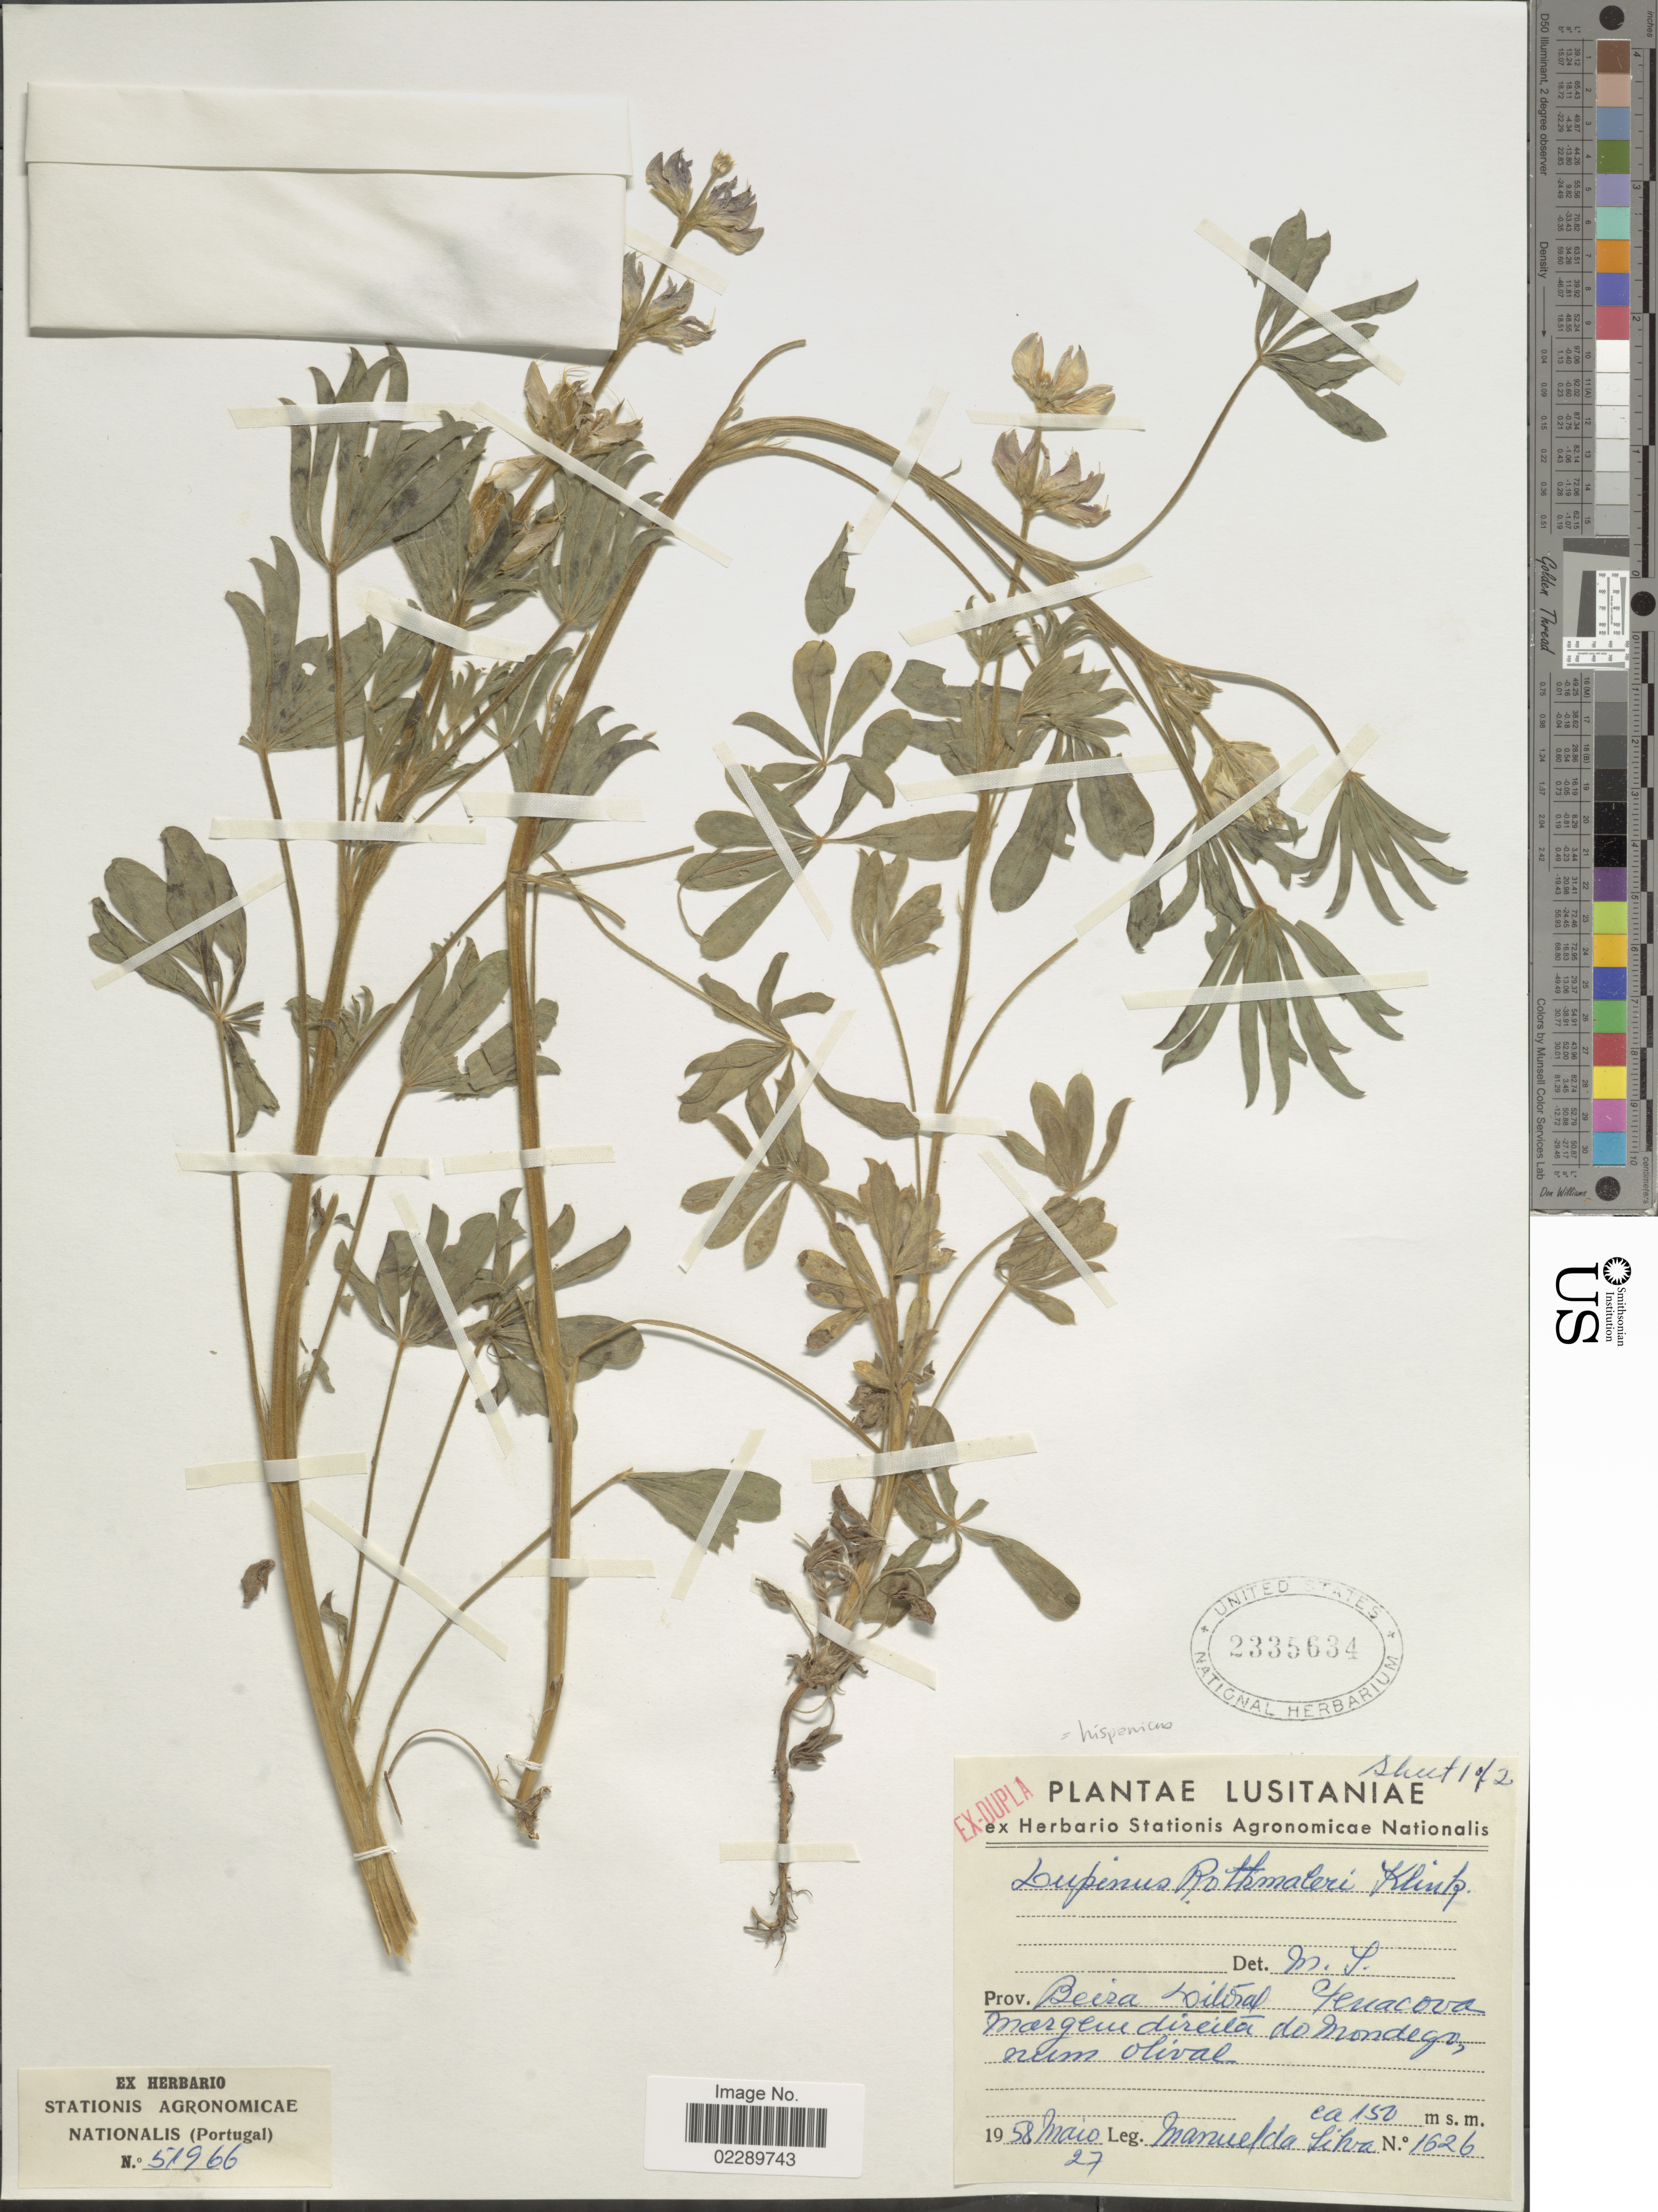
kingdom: Plantae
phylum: Tracheophyta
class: Magnoliopsida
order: Fabales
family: Fabaceae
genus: Lupinus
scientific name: Lupinus hispanicus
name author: Boiss. & Reut.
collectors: M. Silva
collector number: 1626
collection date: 1958-05-27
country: Portugal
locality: Lusitaniae. Prov. Beira [illegible text] Yenacova Margem direita do Mondego, num olival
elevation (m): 150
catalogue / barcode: US 2335634